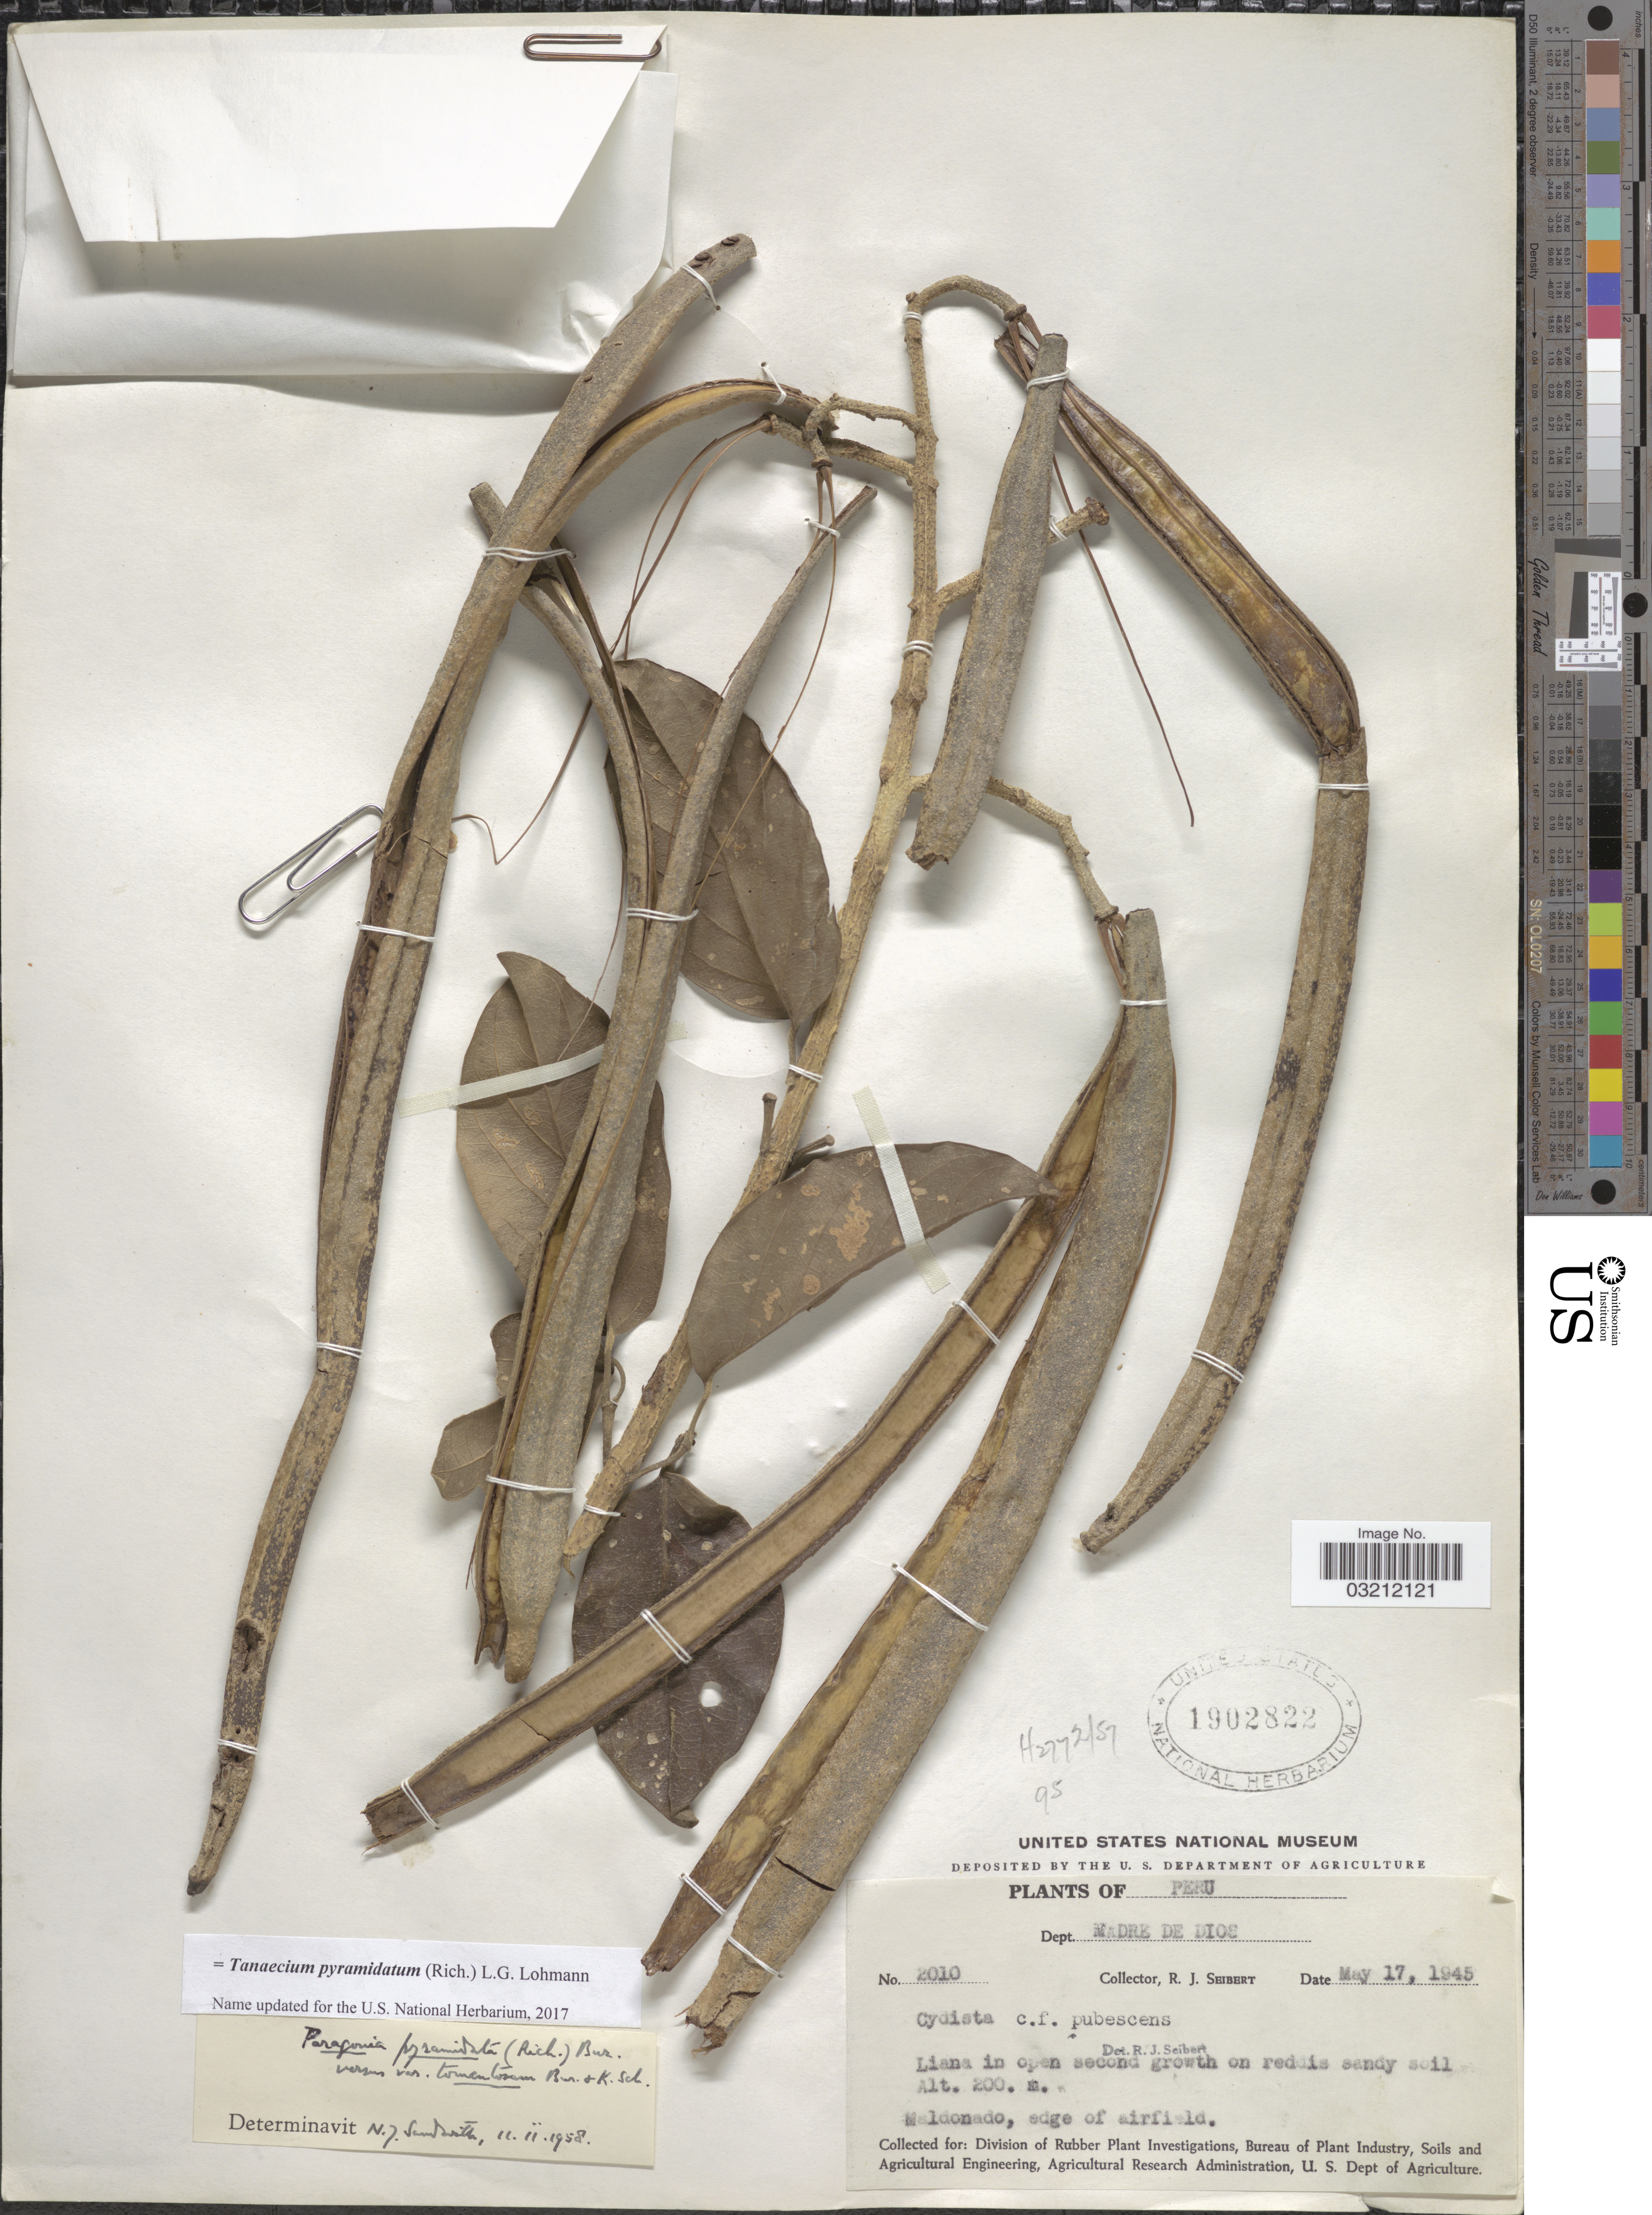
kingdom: Plantae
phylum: Tracheophyta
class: Magnoliopsida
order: Lamiales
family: Bignoniaceae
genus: Tanaecium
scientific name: Tanaecium pyramidatum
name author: (Rich.) L.G. Lohmann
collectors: R. J. Seibert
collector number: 2010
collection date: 1945-05-17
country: Peru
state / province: Madre de Dios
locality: Dept. Madre de Dios. Maldonado, edge of airfield.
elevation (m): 200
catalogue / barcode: US 1902822